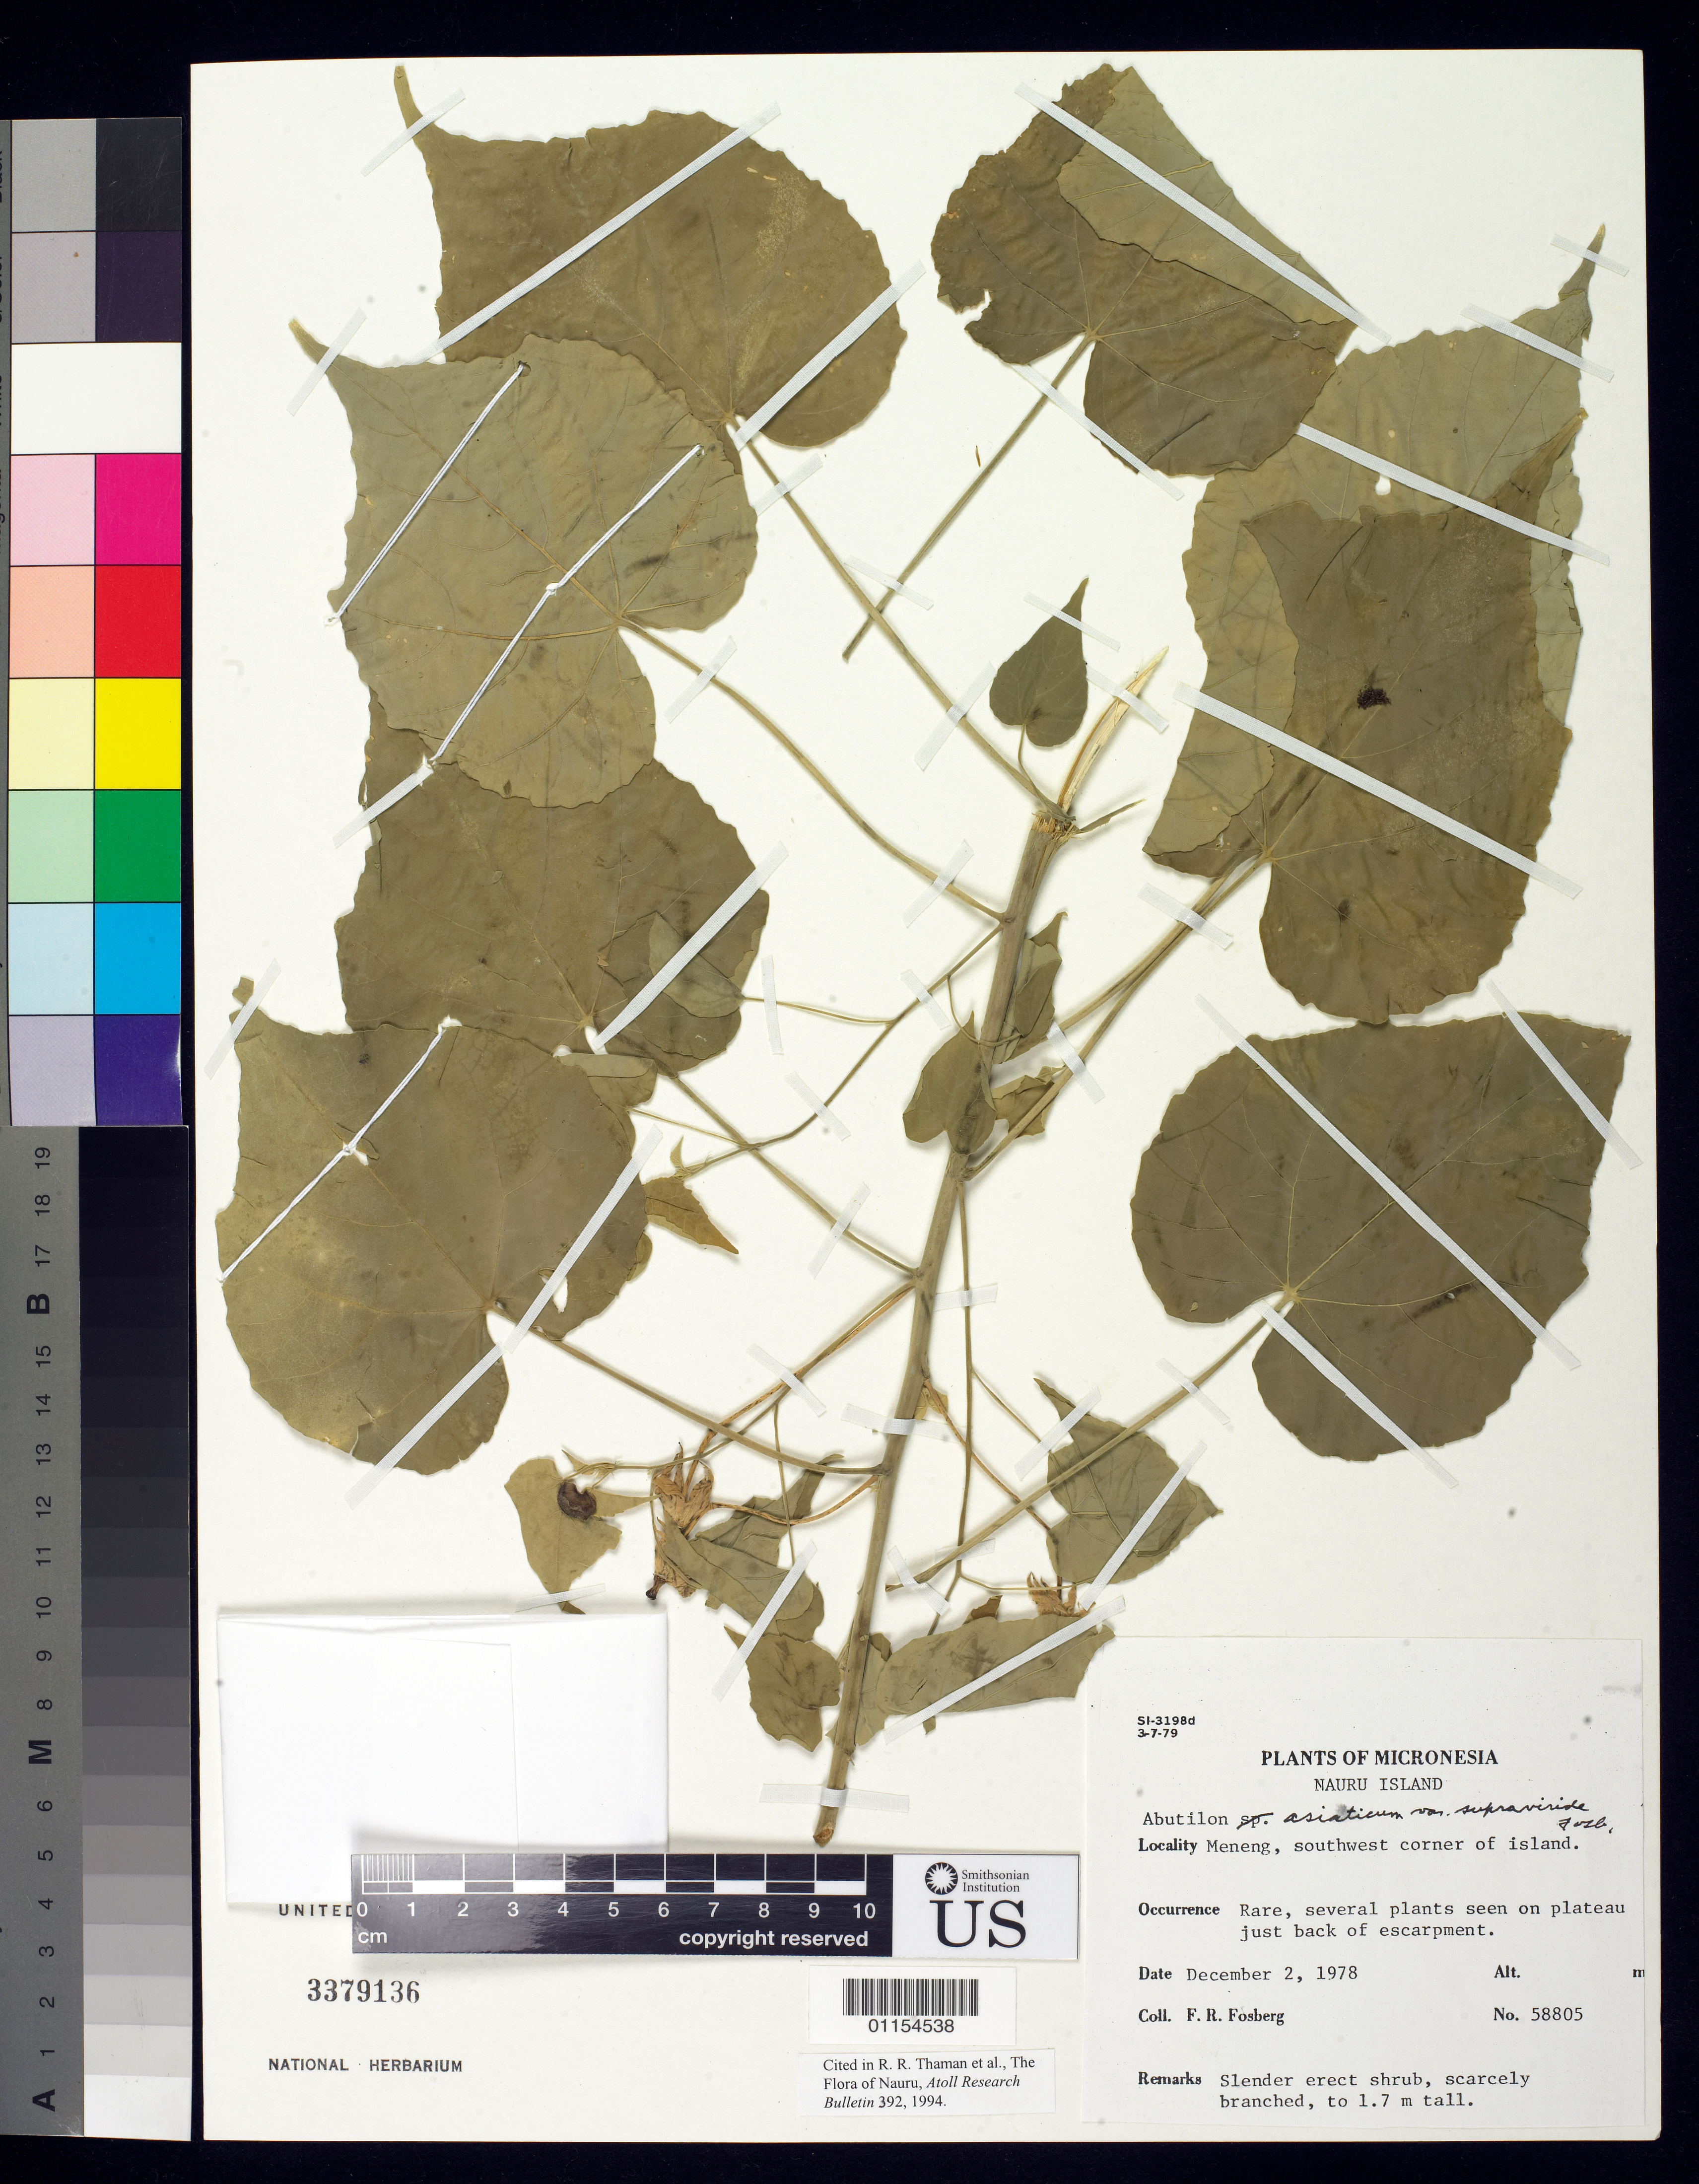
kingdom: Plantae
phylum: Tracheophyta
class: Magnoliopsida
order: Malvales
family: Malvaceae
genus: Abutilon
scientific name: Abutilon asiaticum var. supraviride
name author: Fosberg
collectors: F. R. Fosberg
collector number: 58805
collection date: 1978-12-02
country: Nauru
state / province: Meneng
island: Nauru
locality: Southwest corner of island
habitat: plateau, just back of escaprment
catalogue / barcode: US 3379136